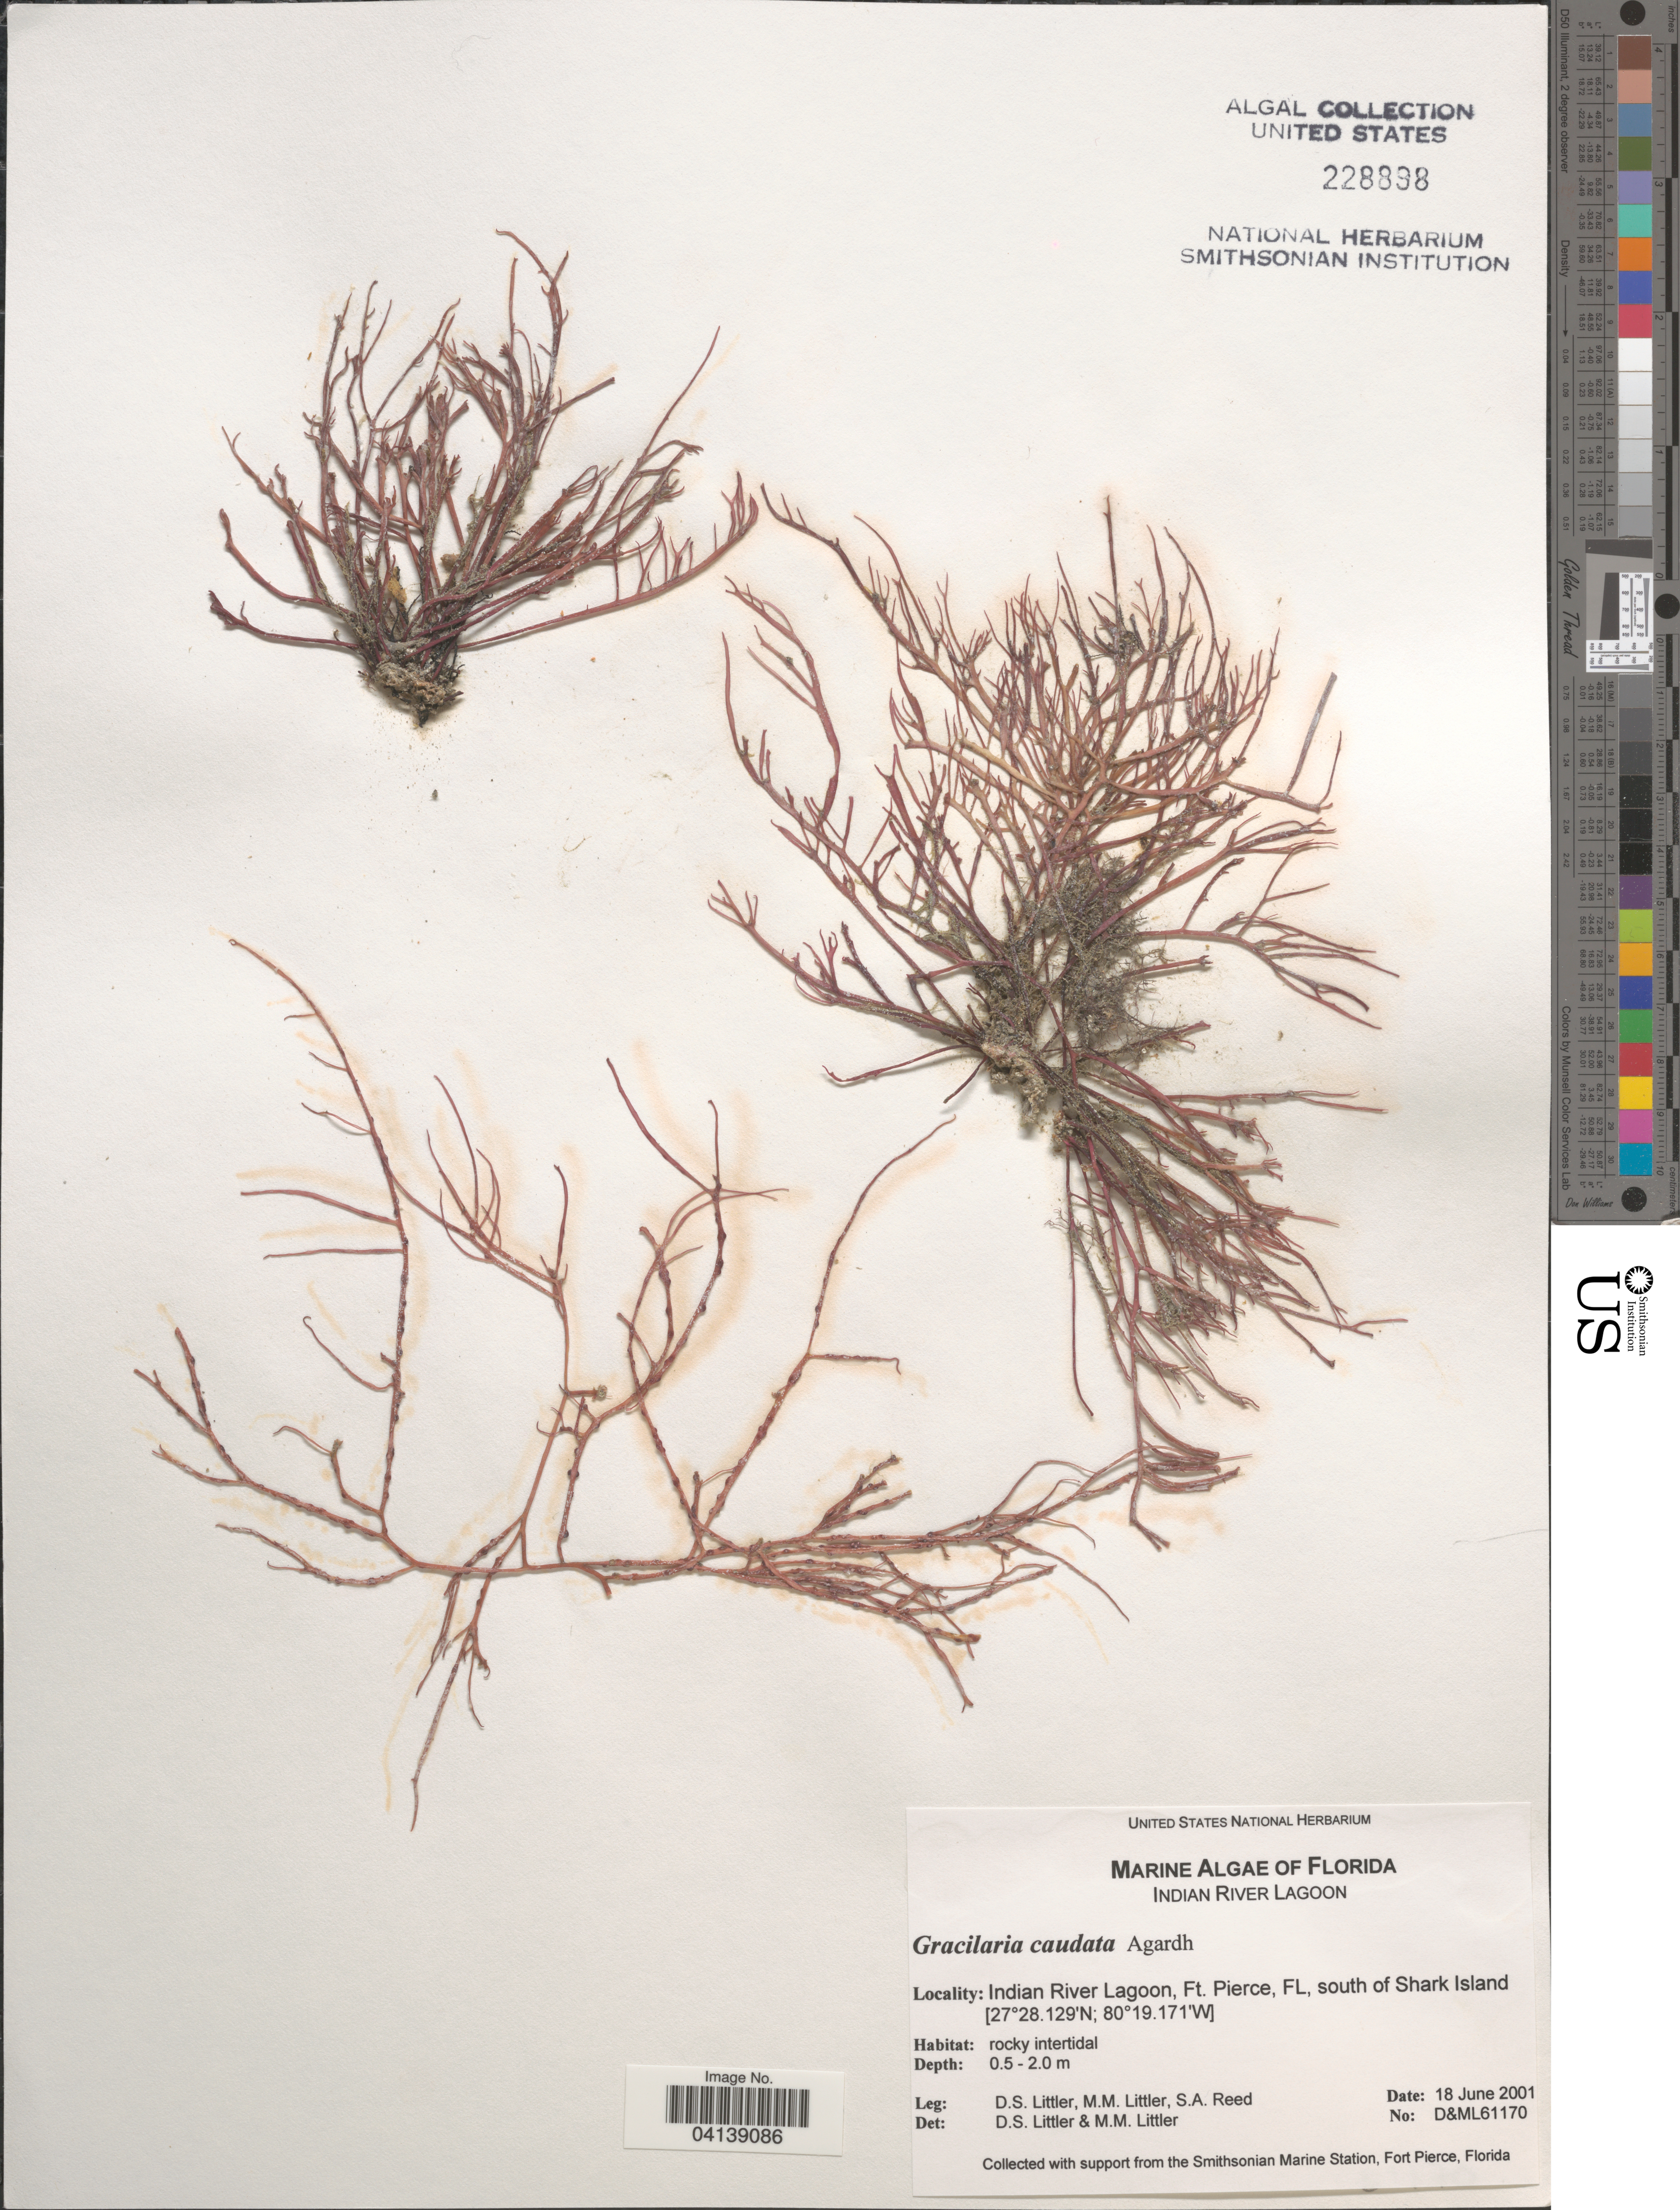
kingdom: Plantae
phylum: Rhodophyta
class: Florideophyceae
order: Gracilariales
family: Gracilariaceae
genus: Gracilaria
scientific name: Gracilaria caudata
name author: J. Agardh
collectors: D. S. Littler & S. Reed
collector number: D&ML61170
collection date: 2001-06-18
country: United States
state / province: Florida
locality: Indian River Lagoon, Ft. Pierce, south of Shark Island.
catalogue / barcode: US 228898